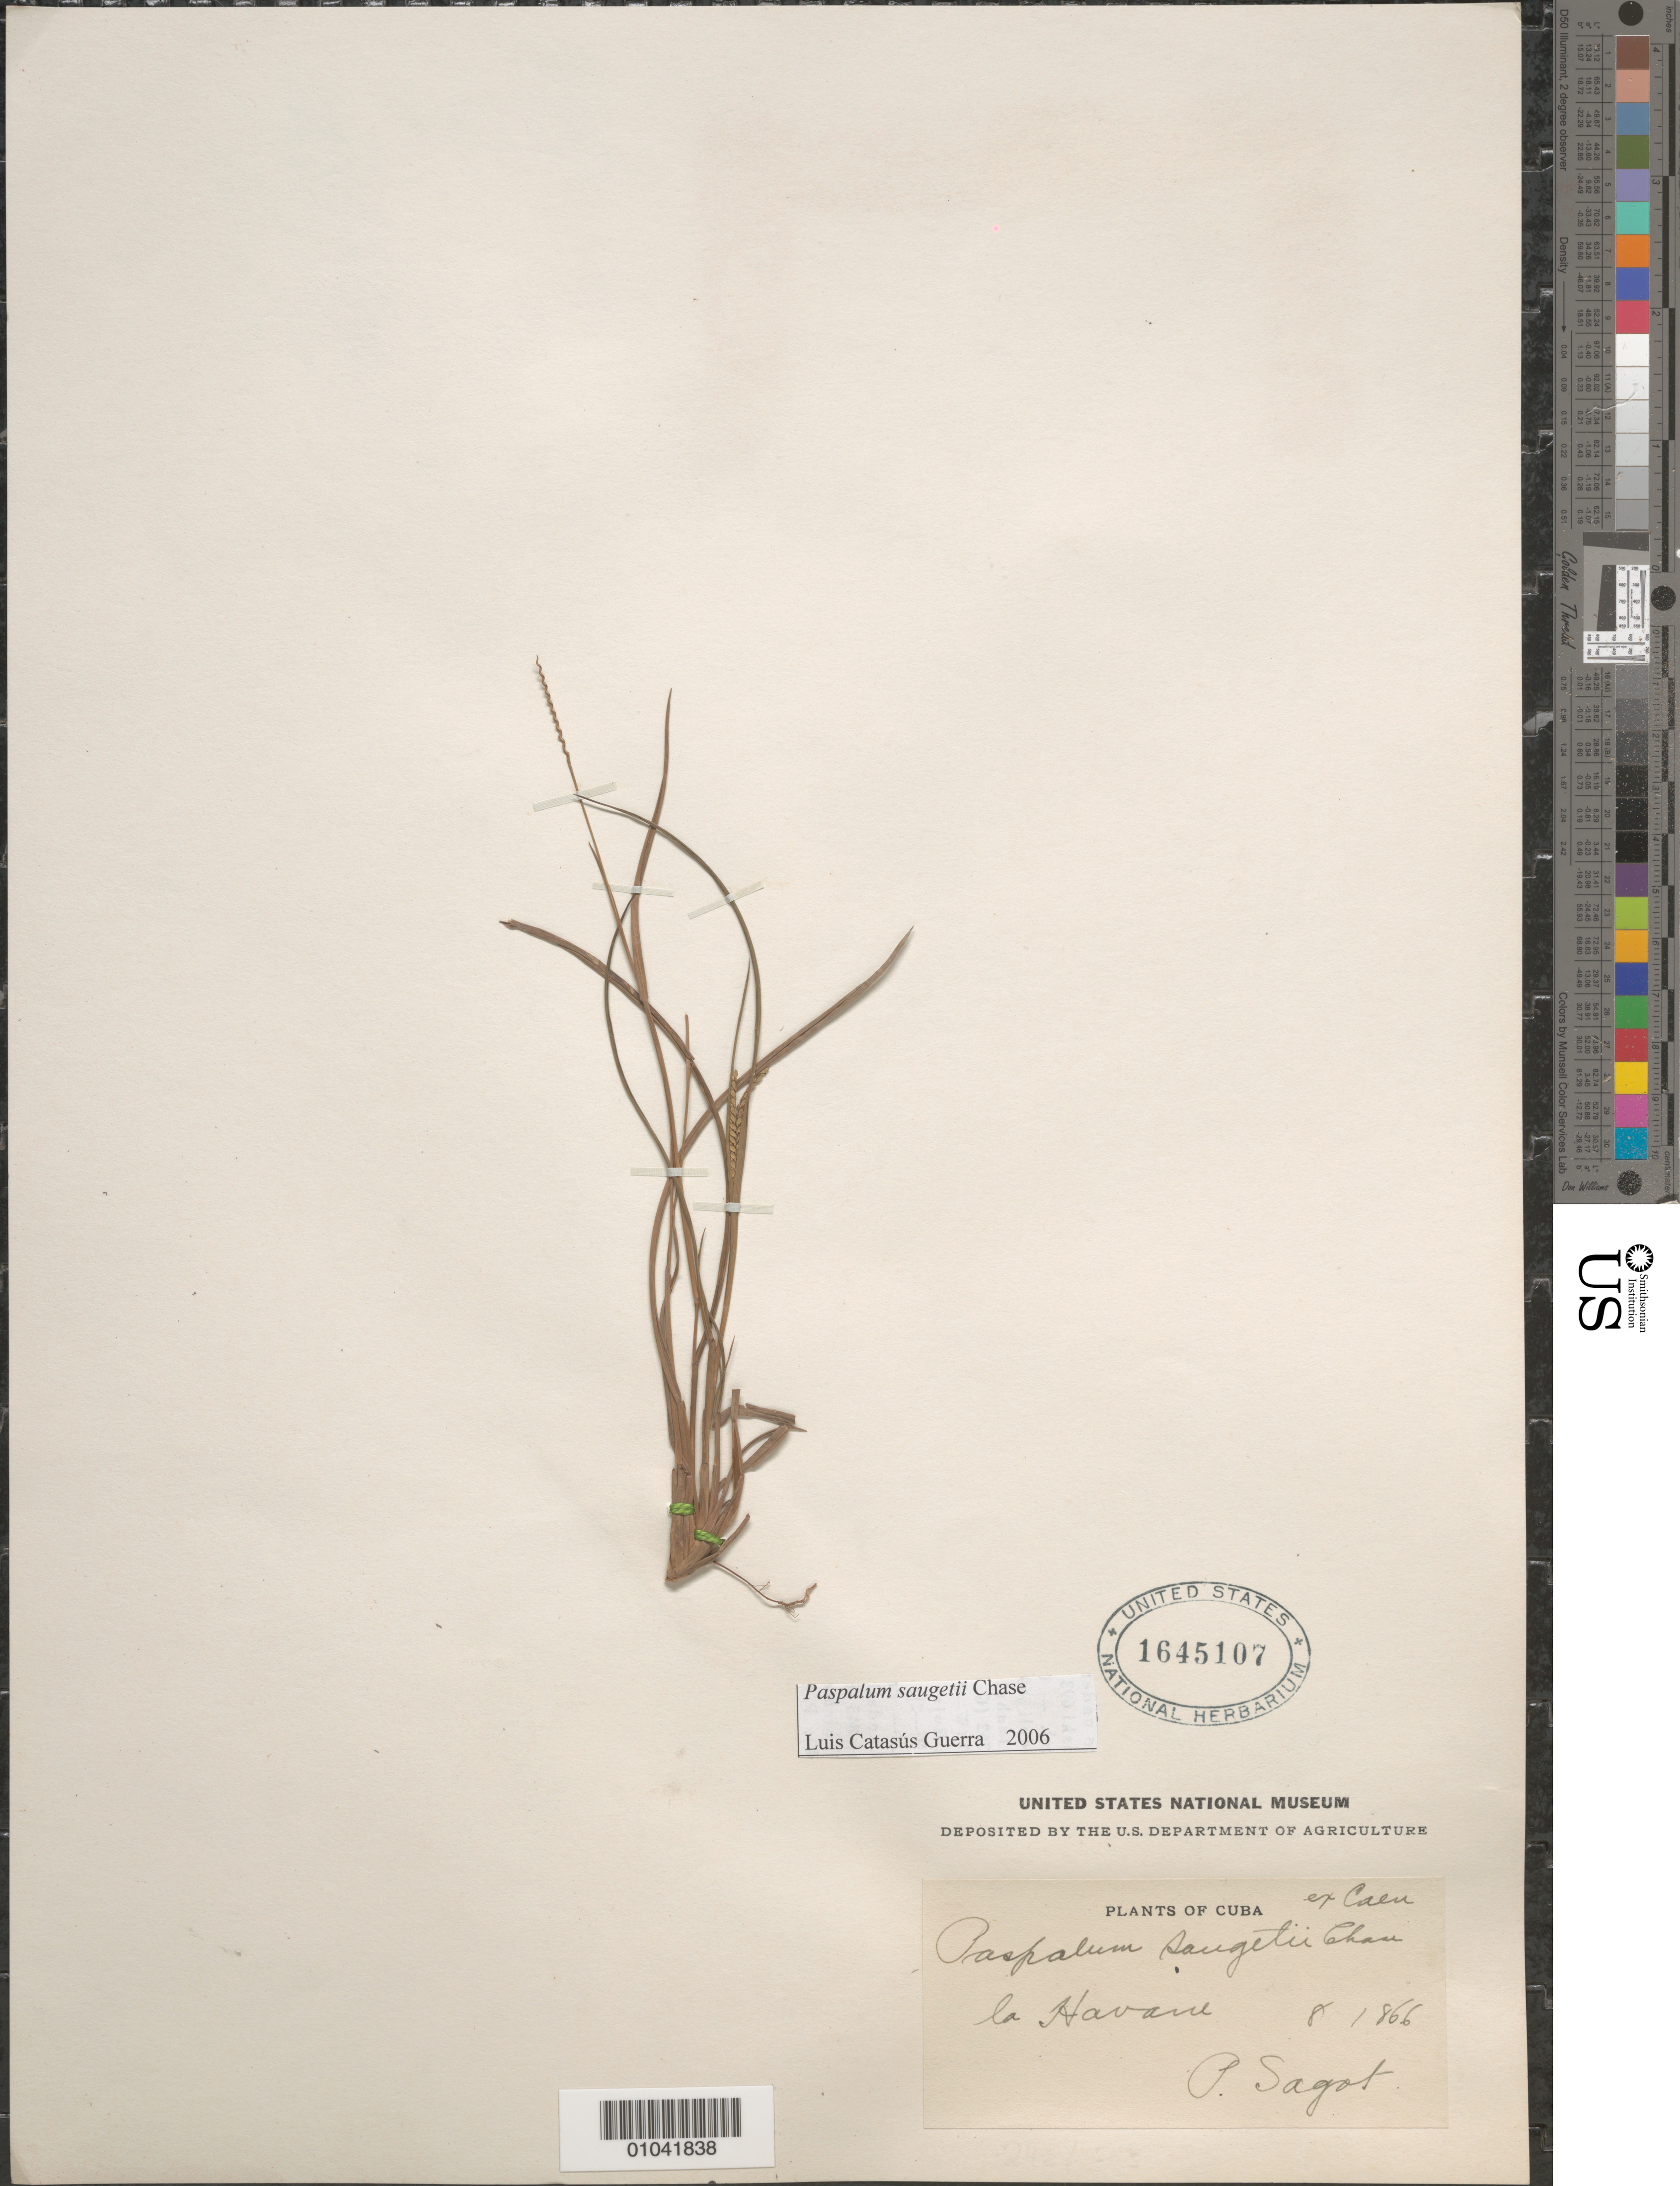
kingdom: Plantae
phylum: Tracheophyta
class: Liliopsida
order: Poales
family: Poaceae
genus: Paspalum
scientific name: Paspalum saugetii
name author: Chase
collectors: Sagot, --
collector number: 1866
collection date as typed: Aug 1866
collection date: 1866-08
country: Cuba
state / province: La Habana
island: Cuba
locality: La Habana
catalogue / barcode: US 1645107